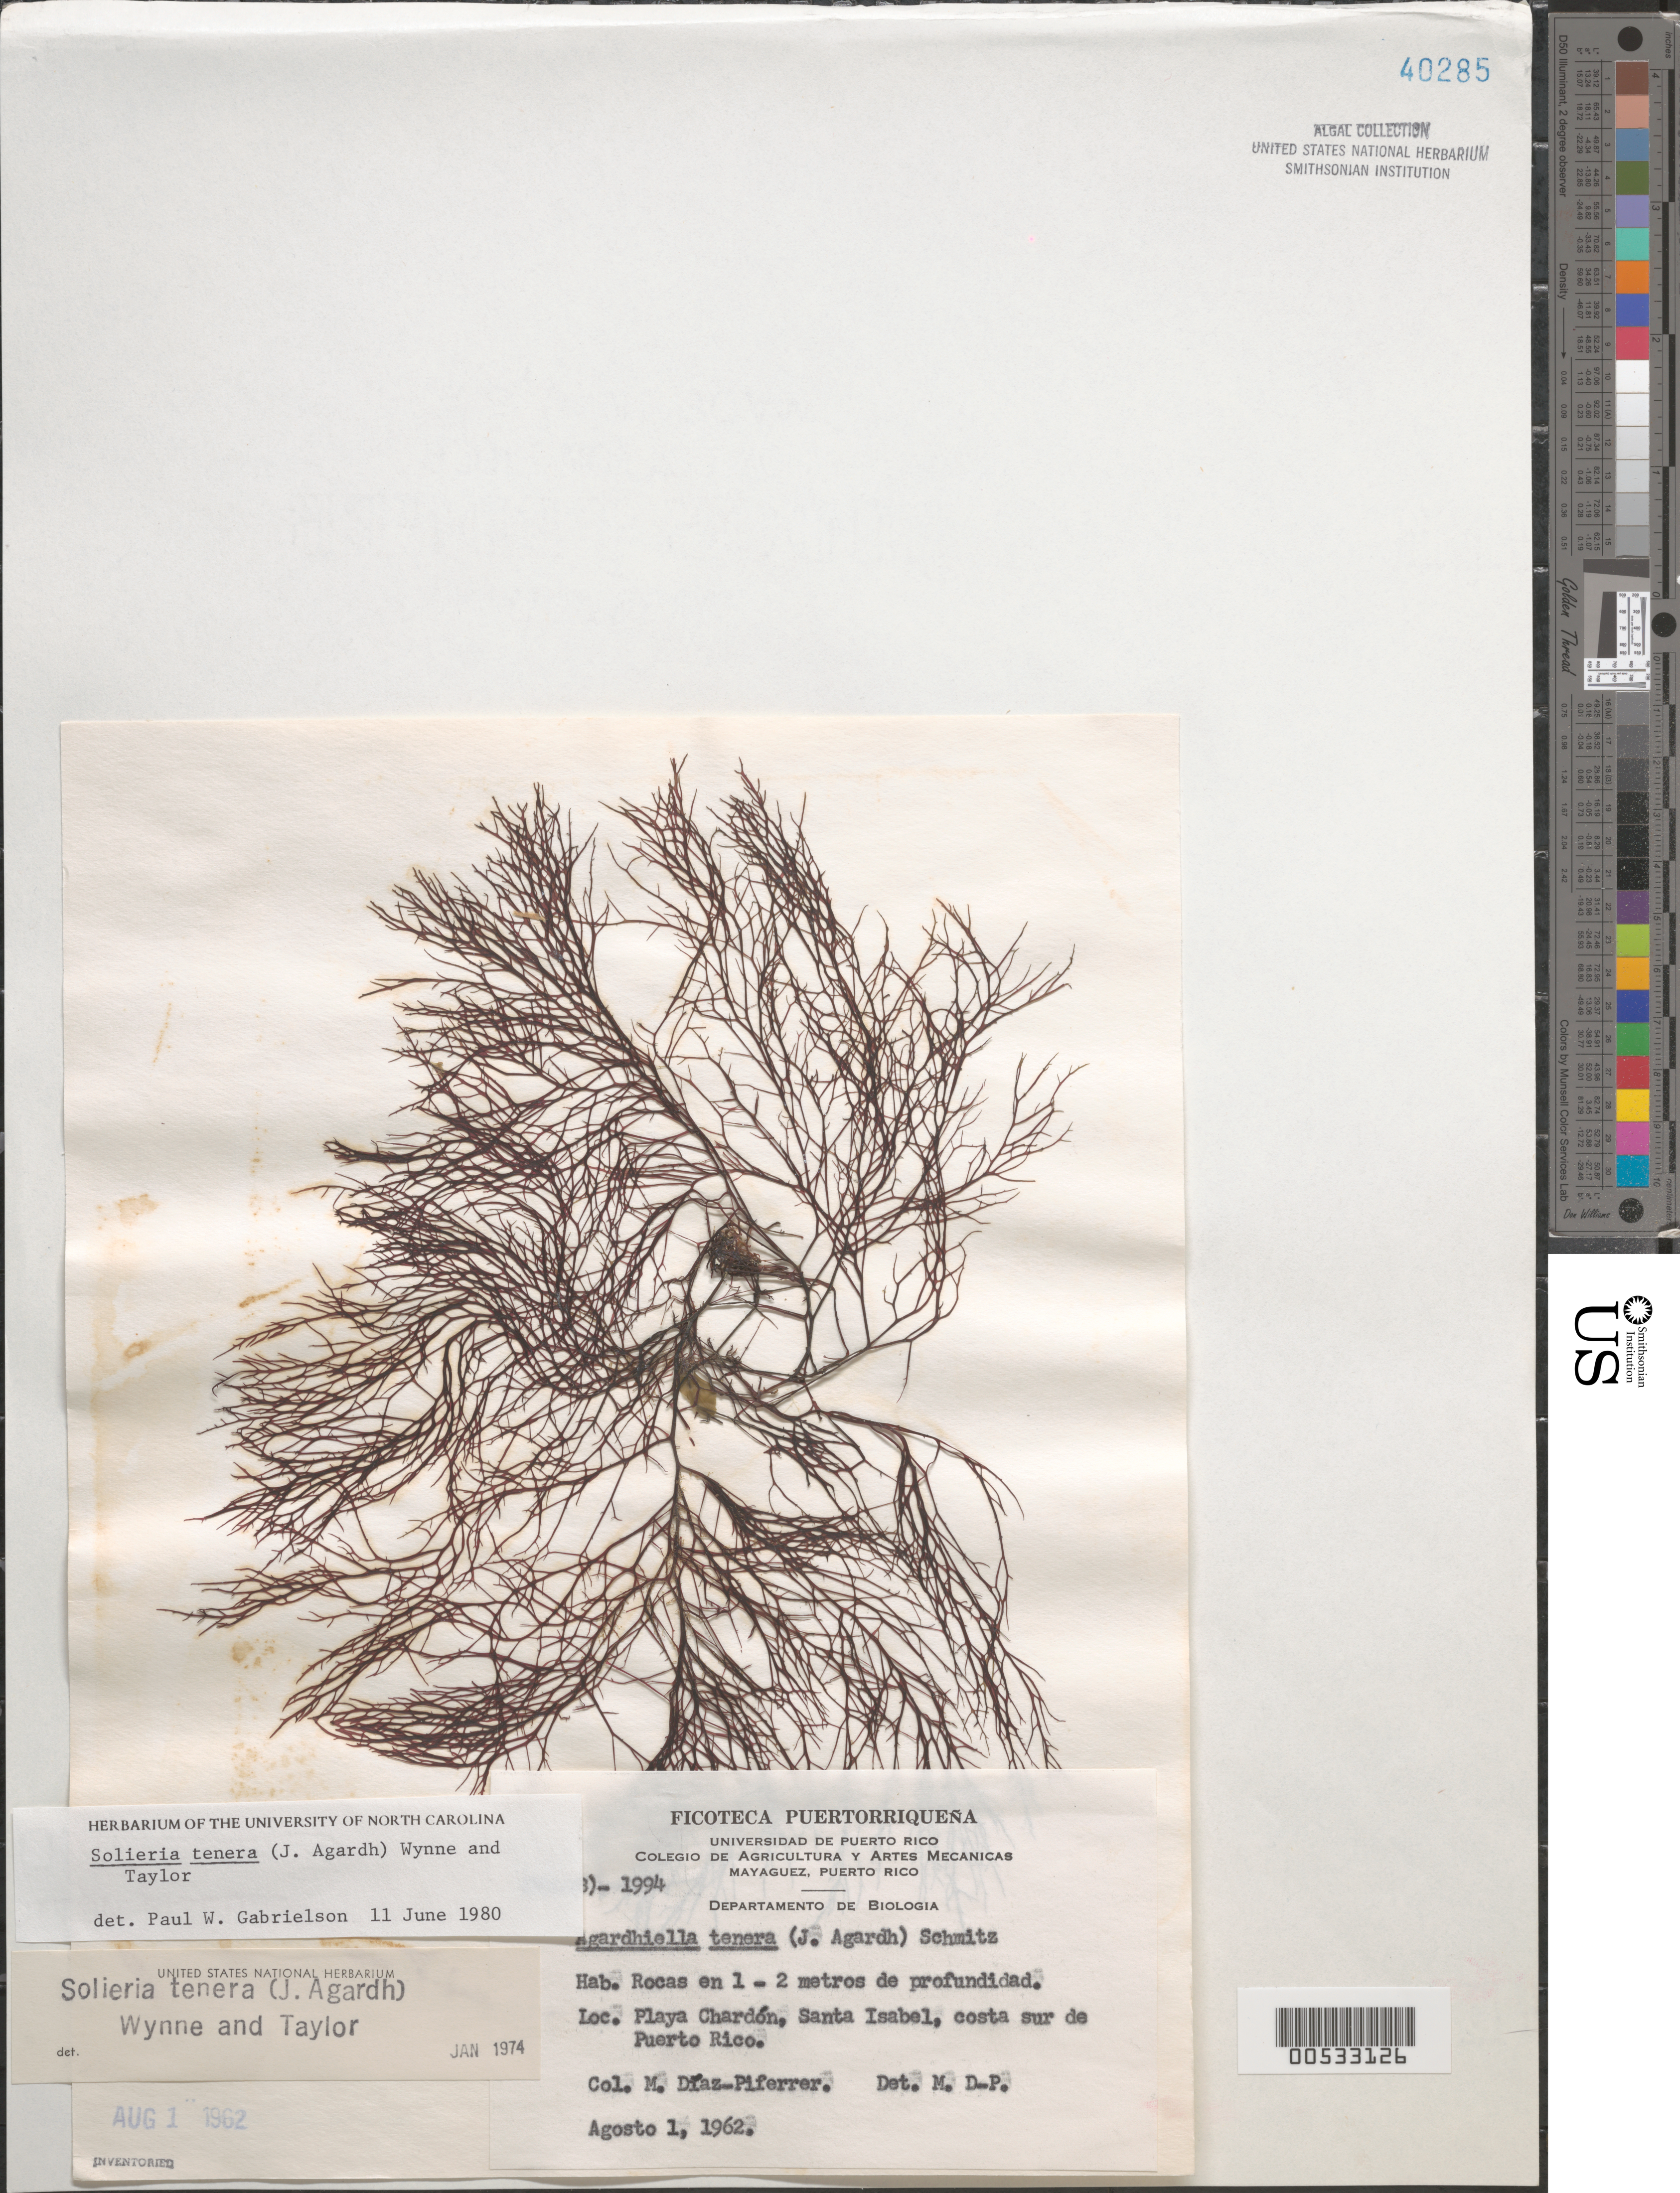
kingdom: Plantae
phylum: Rhodophyta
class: Florideophyceae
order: Gigartinales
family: Solieriaceae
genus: Solieria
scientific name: Solieria filiformis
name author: (Kütz.) P.W. Gabrielson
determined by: Algae name updating Project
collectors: M. Diaz-Piferrer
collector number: (FP-DB) 1994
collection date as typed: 01 Aug 1962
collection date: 1962-08-01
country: Puerto Rico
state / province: Santa Isabel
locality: Playa chardon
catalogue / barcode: US 40285